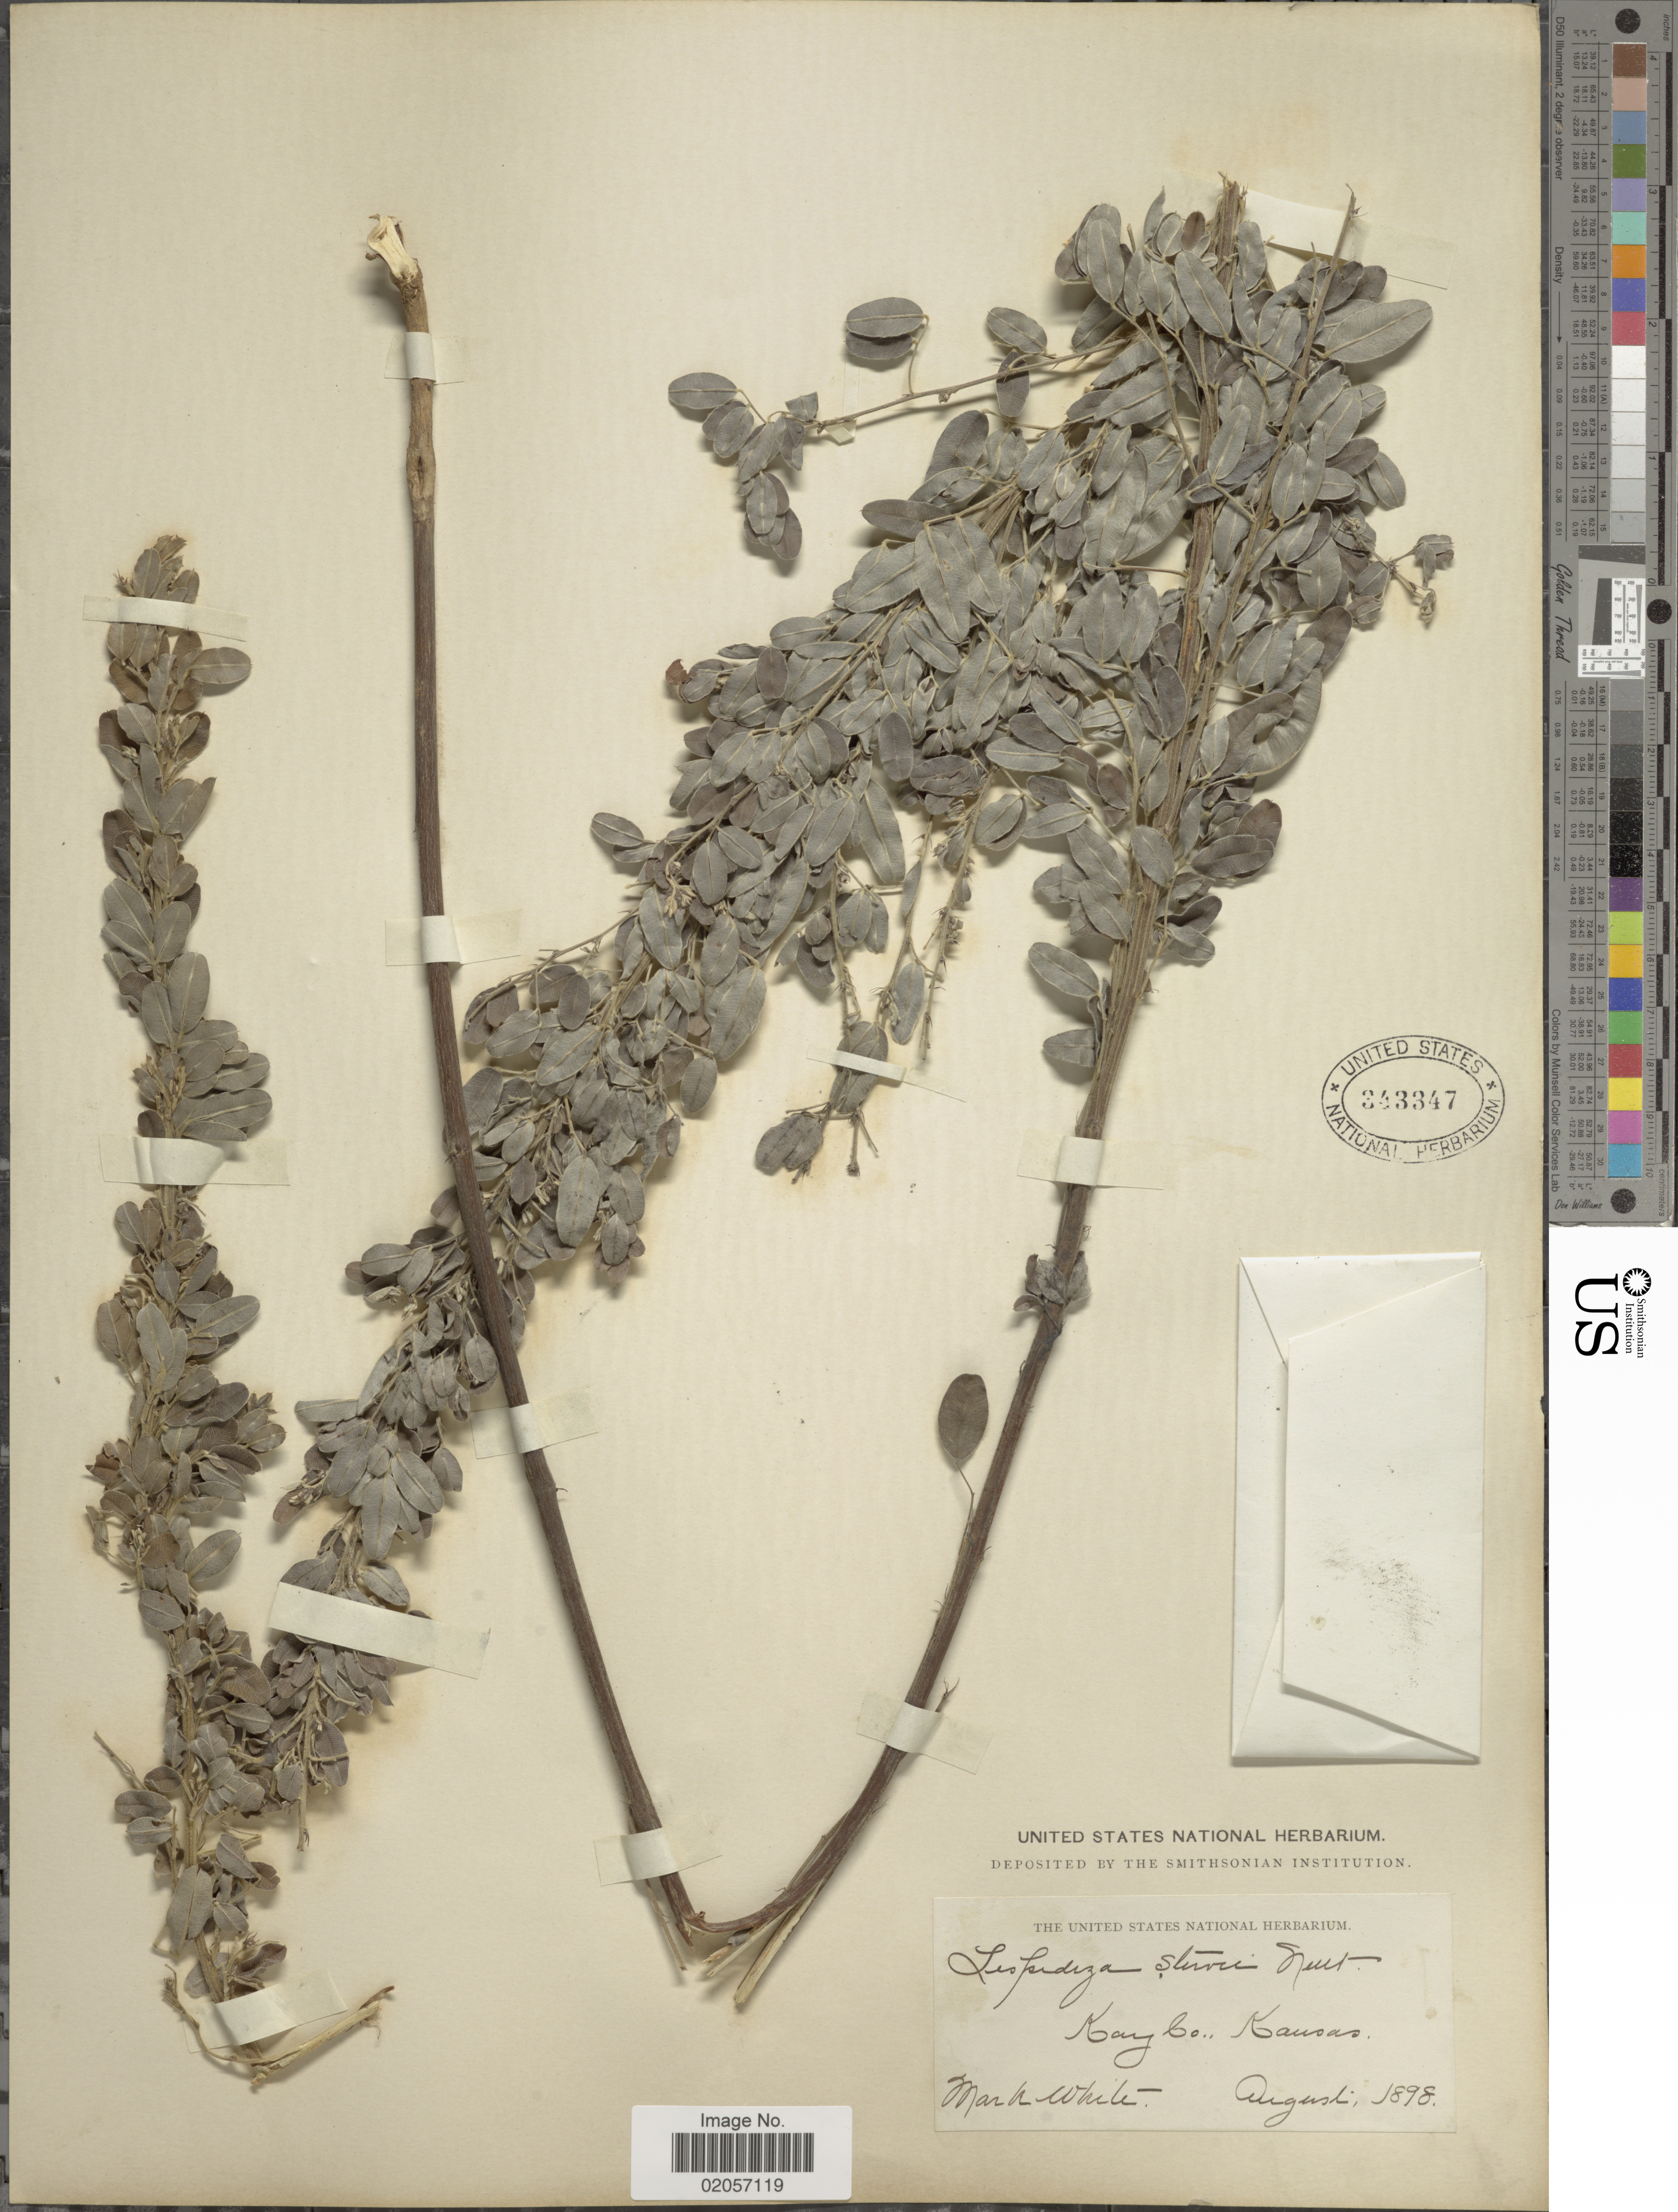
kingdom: Plantae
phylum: Tracheophyta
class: Magnoliopsida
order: Fabales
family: Fabaceae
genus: Lespedeza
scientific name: Lespedeza stuevei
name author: Nutt.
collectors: M. White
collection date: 1898-08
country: United States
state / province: Kansas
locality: Kay Co.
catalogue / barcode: US 343347